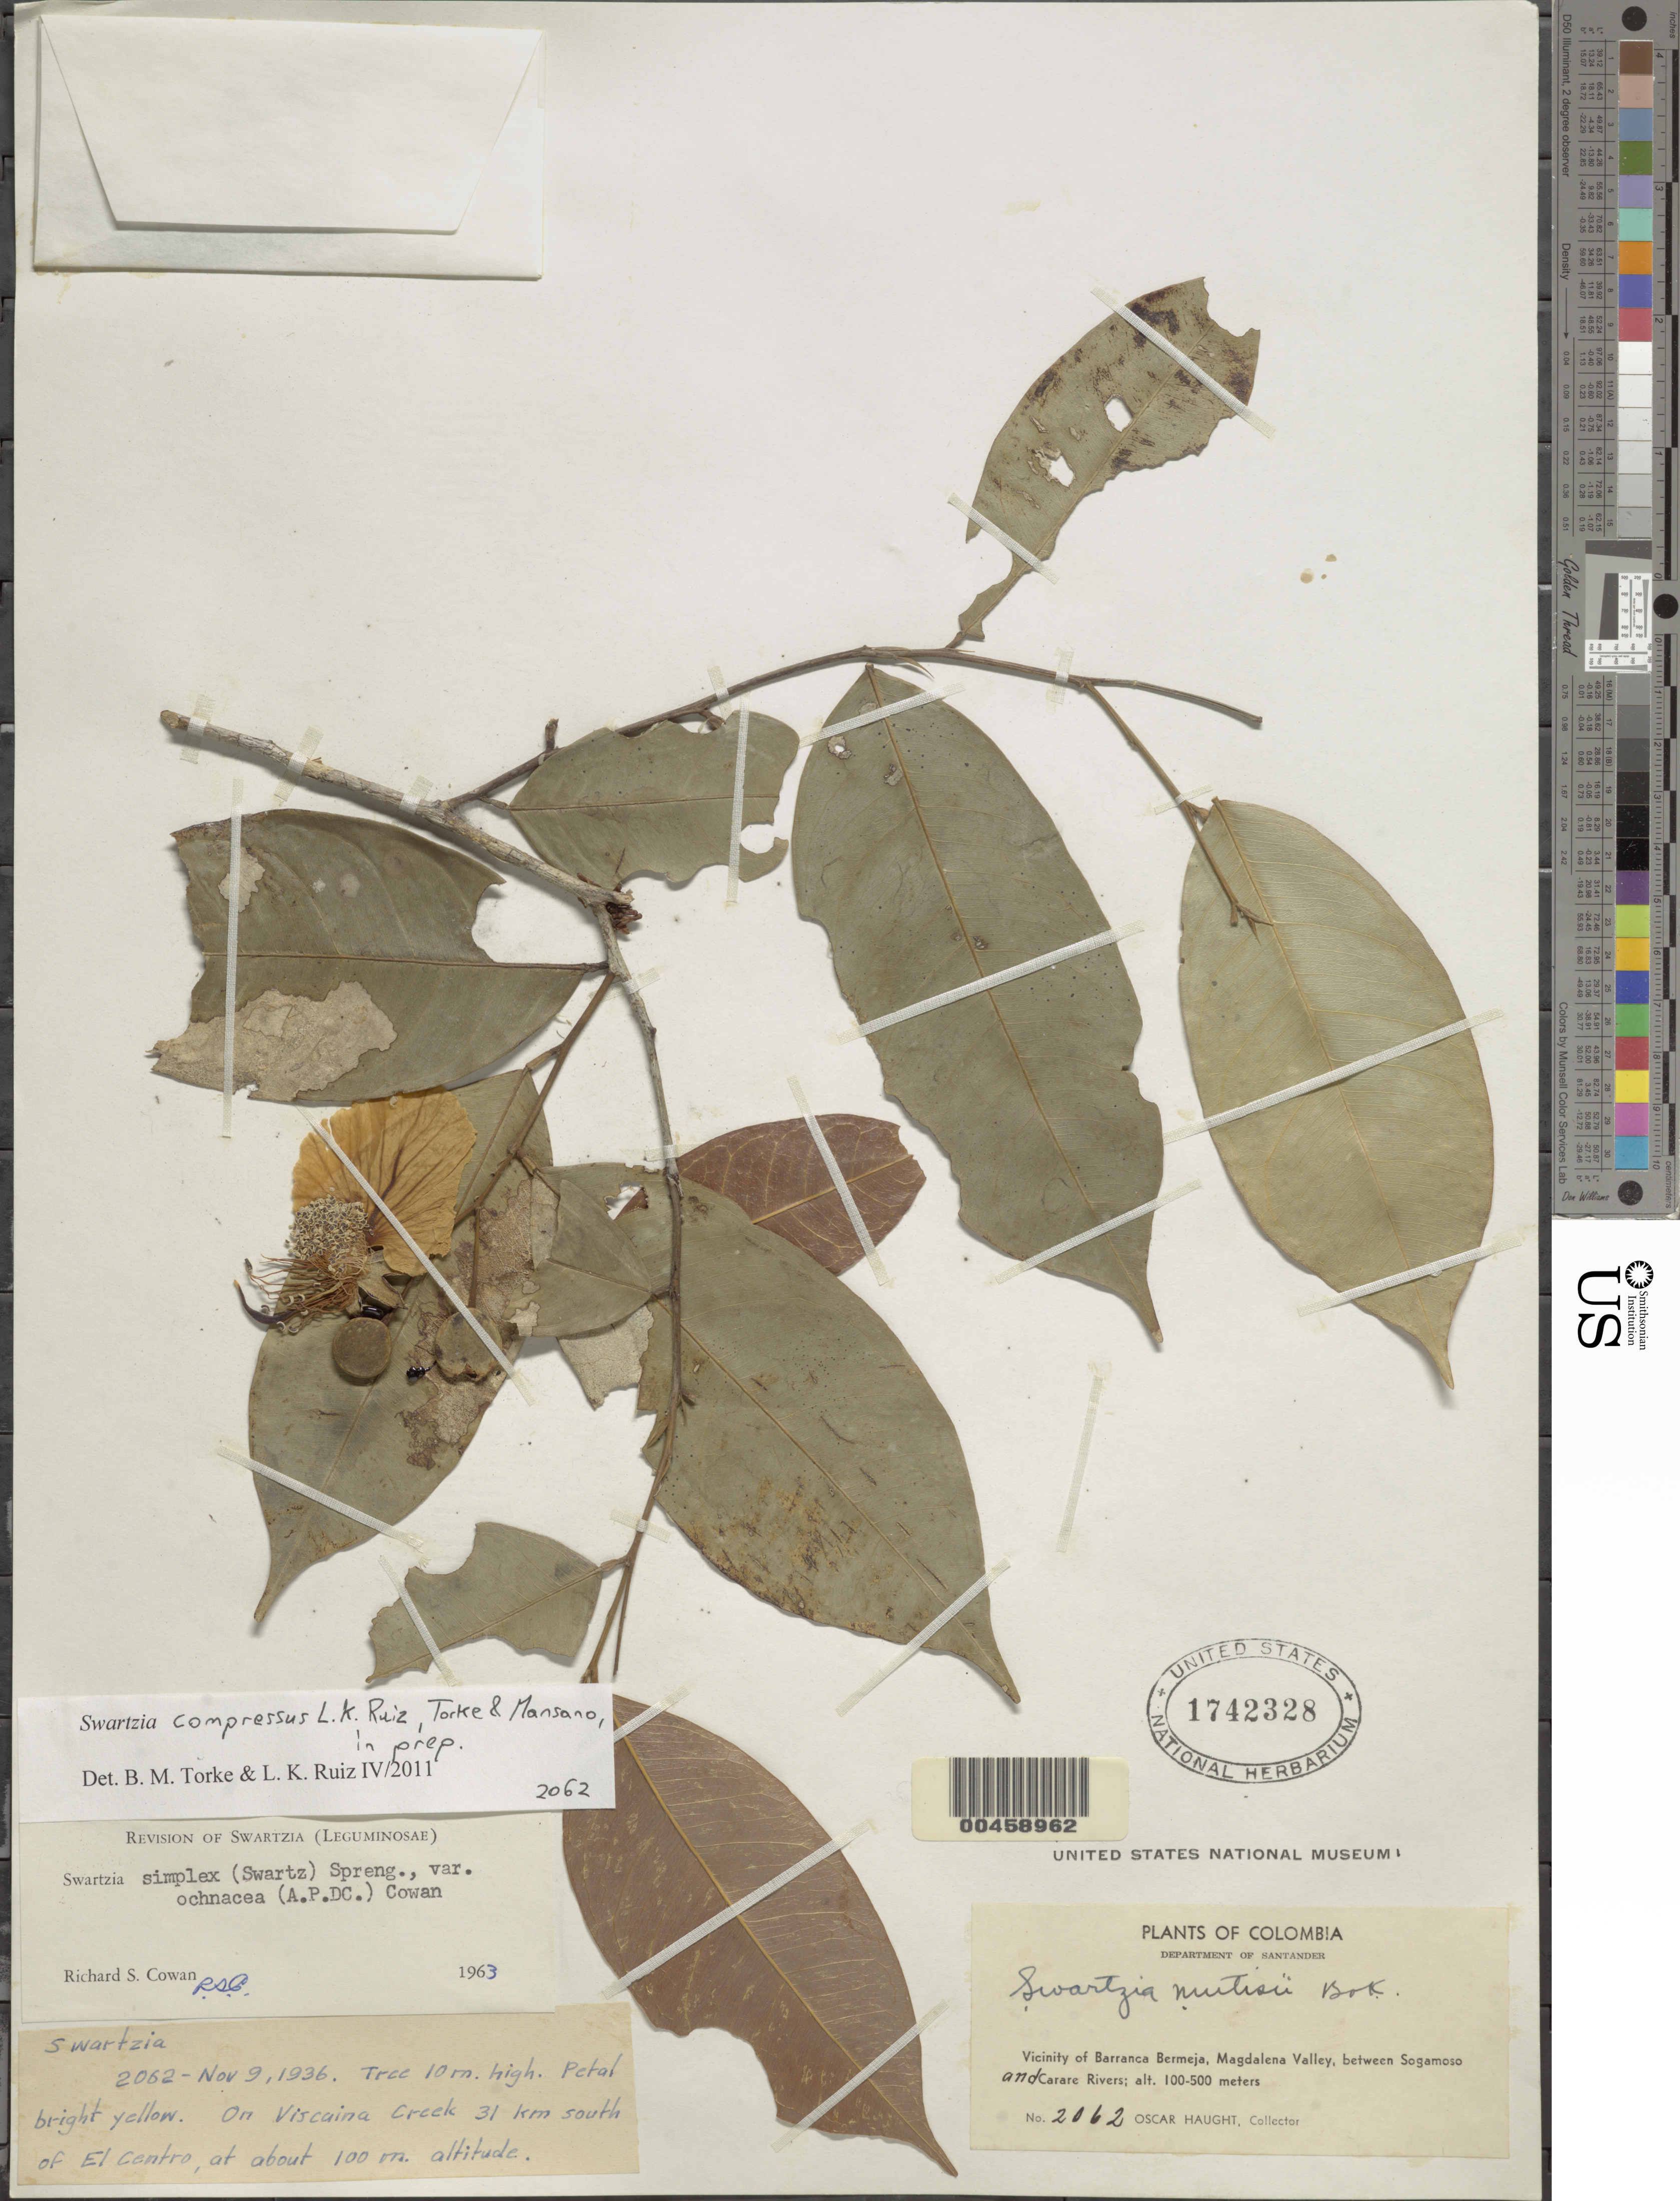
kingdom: Plantae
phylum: Tracheophyta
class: Magnoliopsida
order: Fabales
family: Fabaceae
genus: Swartzia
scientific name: Swartzia compressus L.K. Ruiz, Torke & Mansano, ined.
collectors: O. L. Haught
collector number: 2062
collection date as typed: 09 Nov 1936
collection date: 1936-11-09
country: Colombia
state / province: Santander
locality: Barranco Bermeja, vicinity of ; Magdalena Valley; between Sogamoso and Carare Rivers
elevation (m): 100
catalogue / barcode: US 1742328